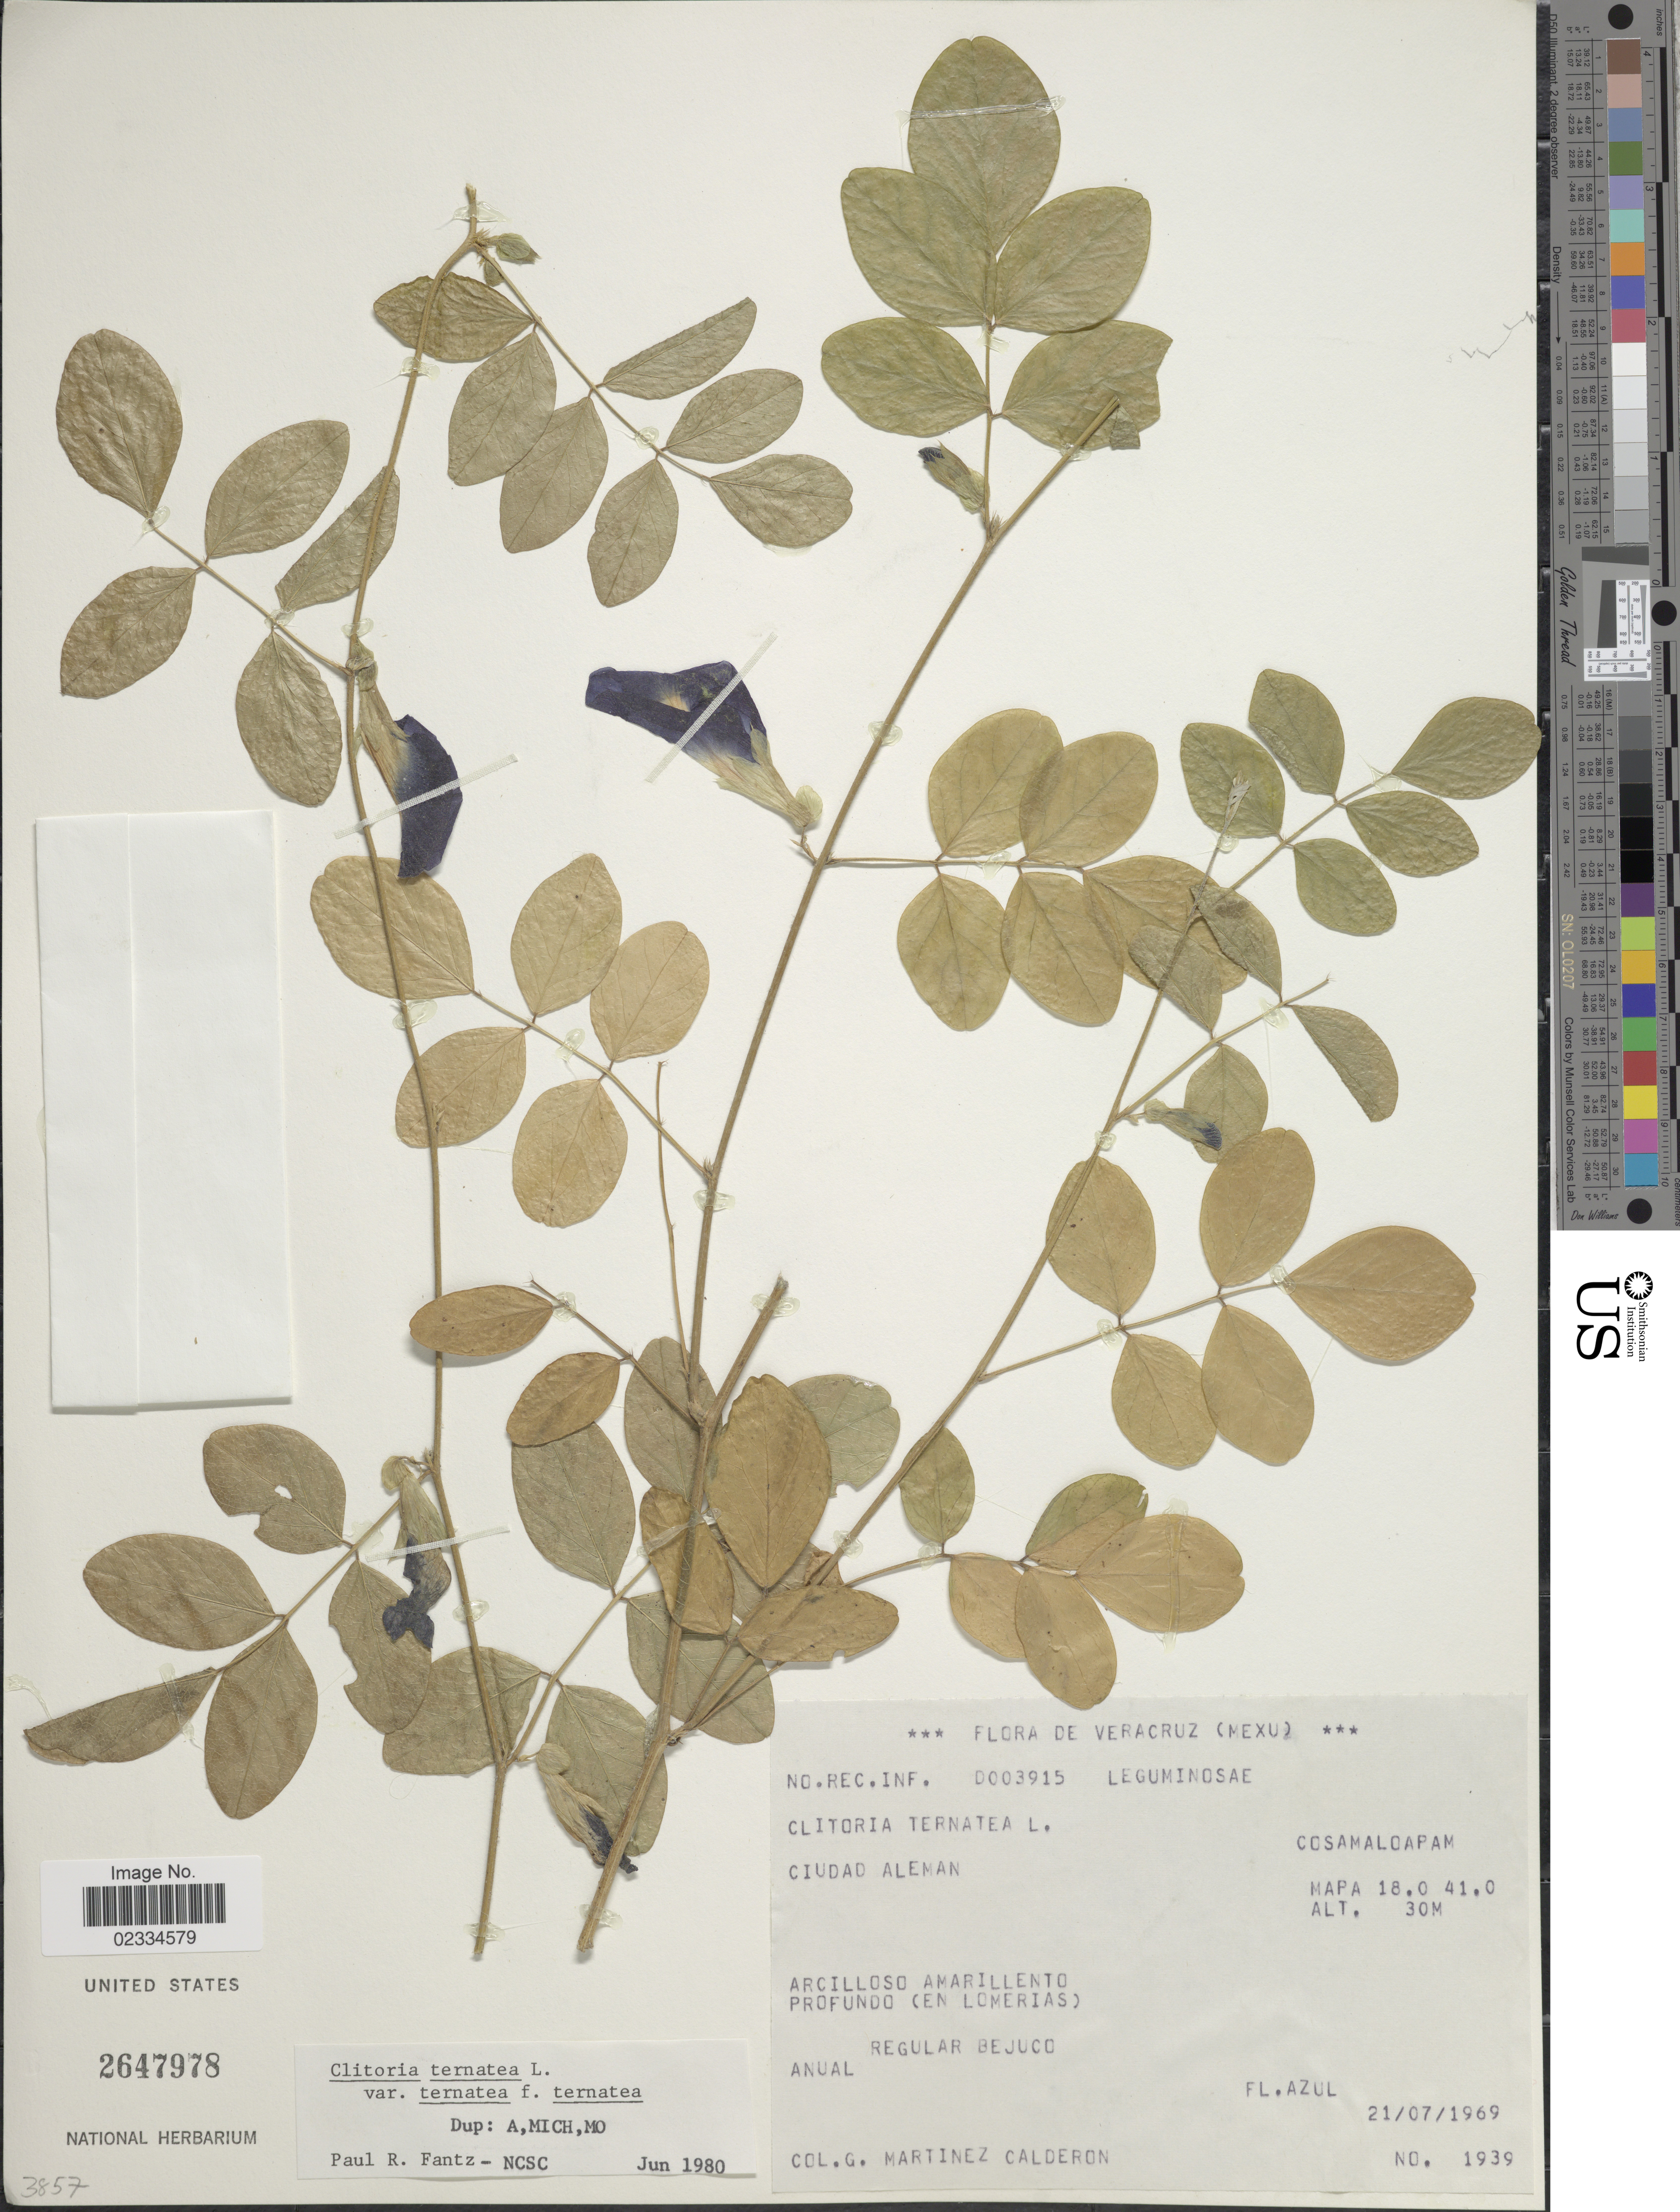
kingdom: Plantae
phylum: Tracheophyta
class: Magnoliopsida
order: Fabales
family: Fabaceae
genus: Clitoria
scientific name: Clitoria ternatea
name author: L.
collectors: G. Martínez Calderón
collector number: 1939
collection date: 1969-07-21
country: Mexico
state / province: Veracruz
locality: De Veracruz, Ciudad Aleman, Cosamaloapam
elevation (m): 30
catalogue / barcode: US 2647978